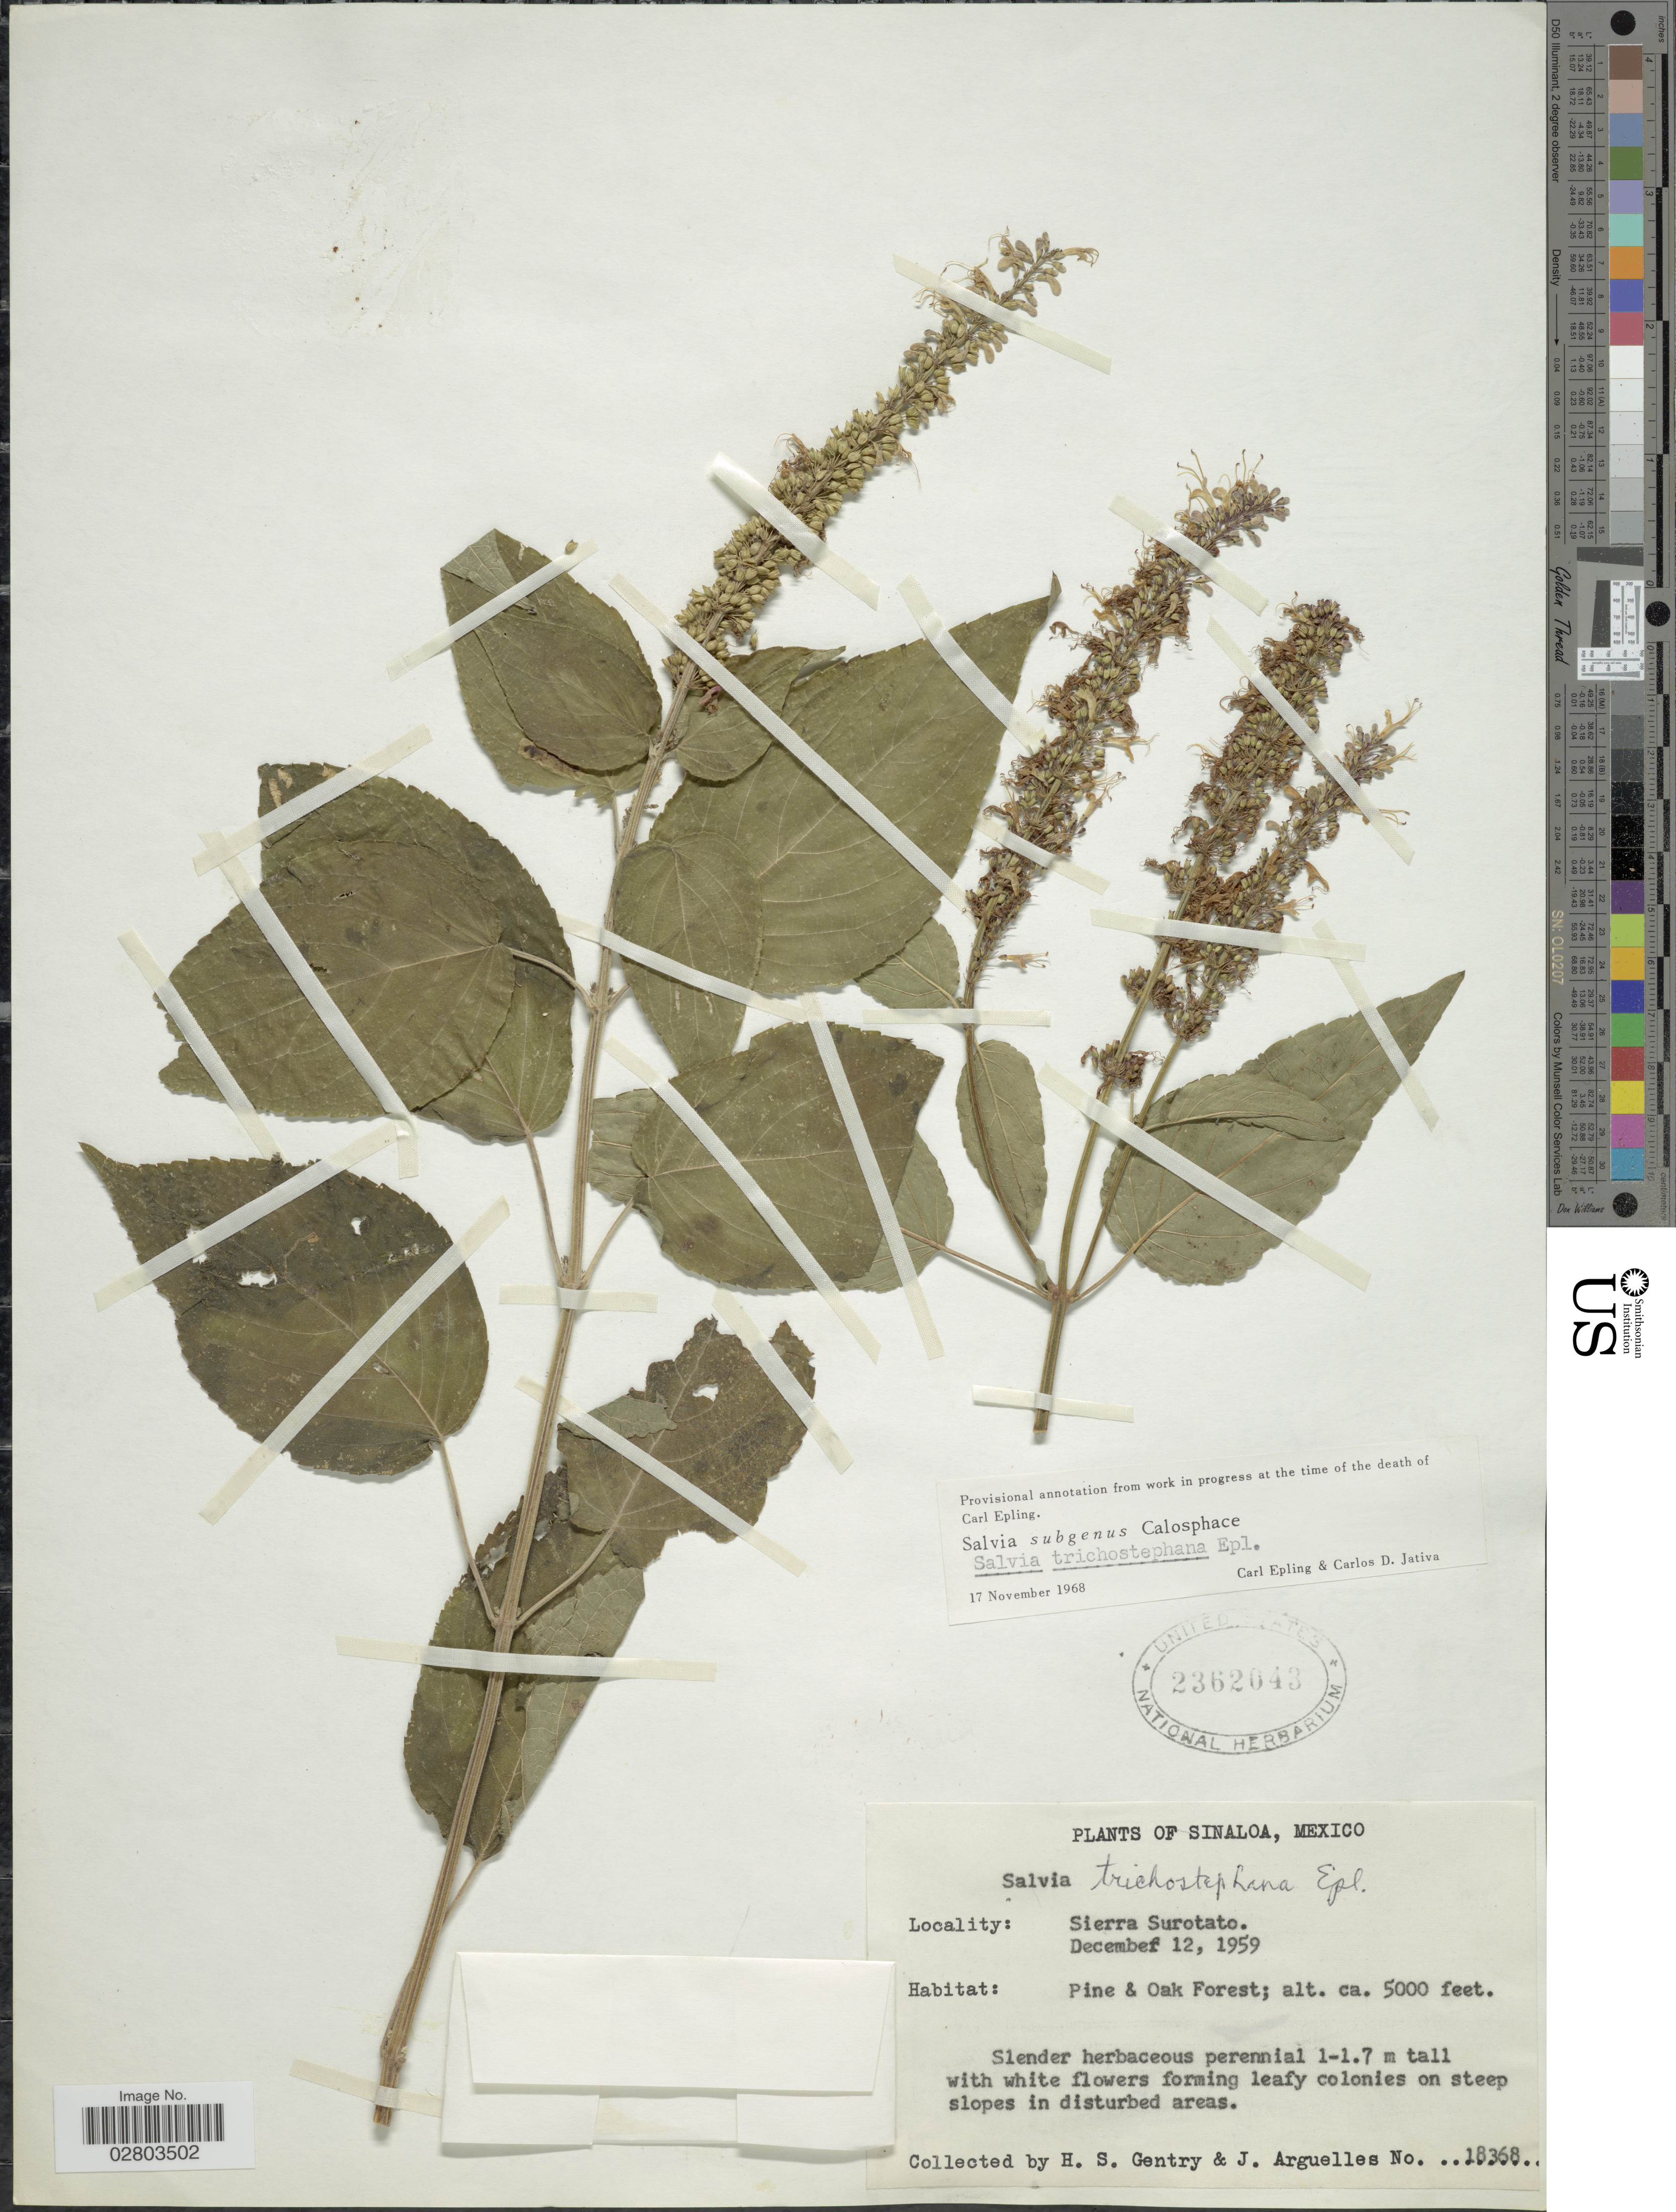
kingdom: Plantae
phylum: Tracheophyta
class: Magnoliopsida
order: Lamiales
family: Lamiaceae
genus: Salvia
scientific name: Salvia trichostephana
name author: Epling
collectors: H. S. Gentry & J. Arguelles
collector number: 18368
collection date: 1959-12-12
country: Mexico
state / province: Sinaloa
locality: Sierra Surotato. Pine & Oak Forest.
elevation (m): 1524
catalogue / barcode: US 2362043